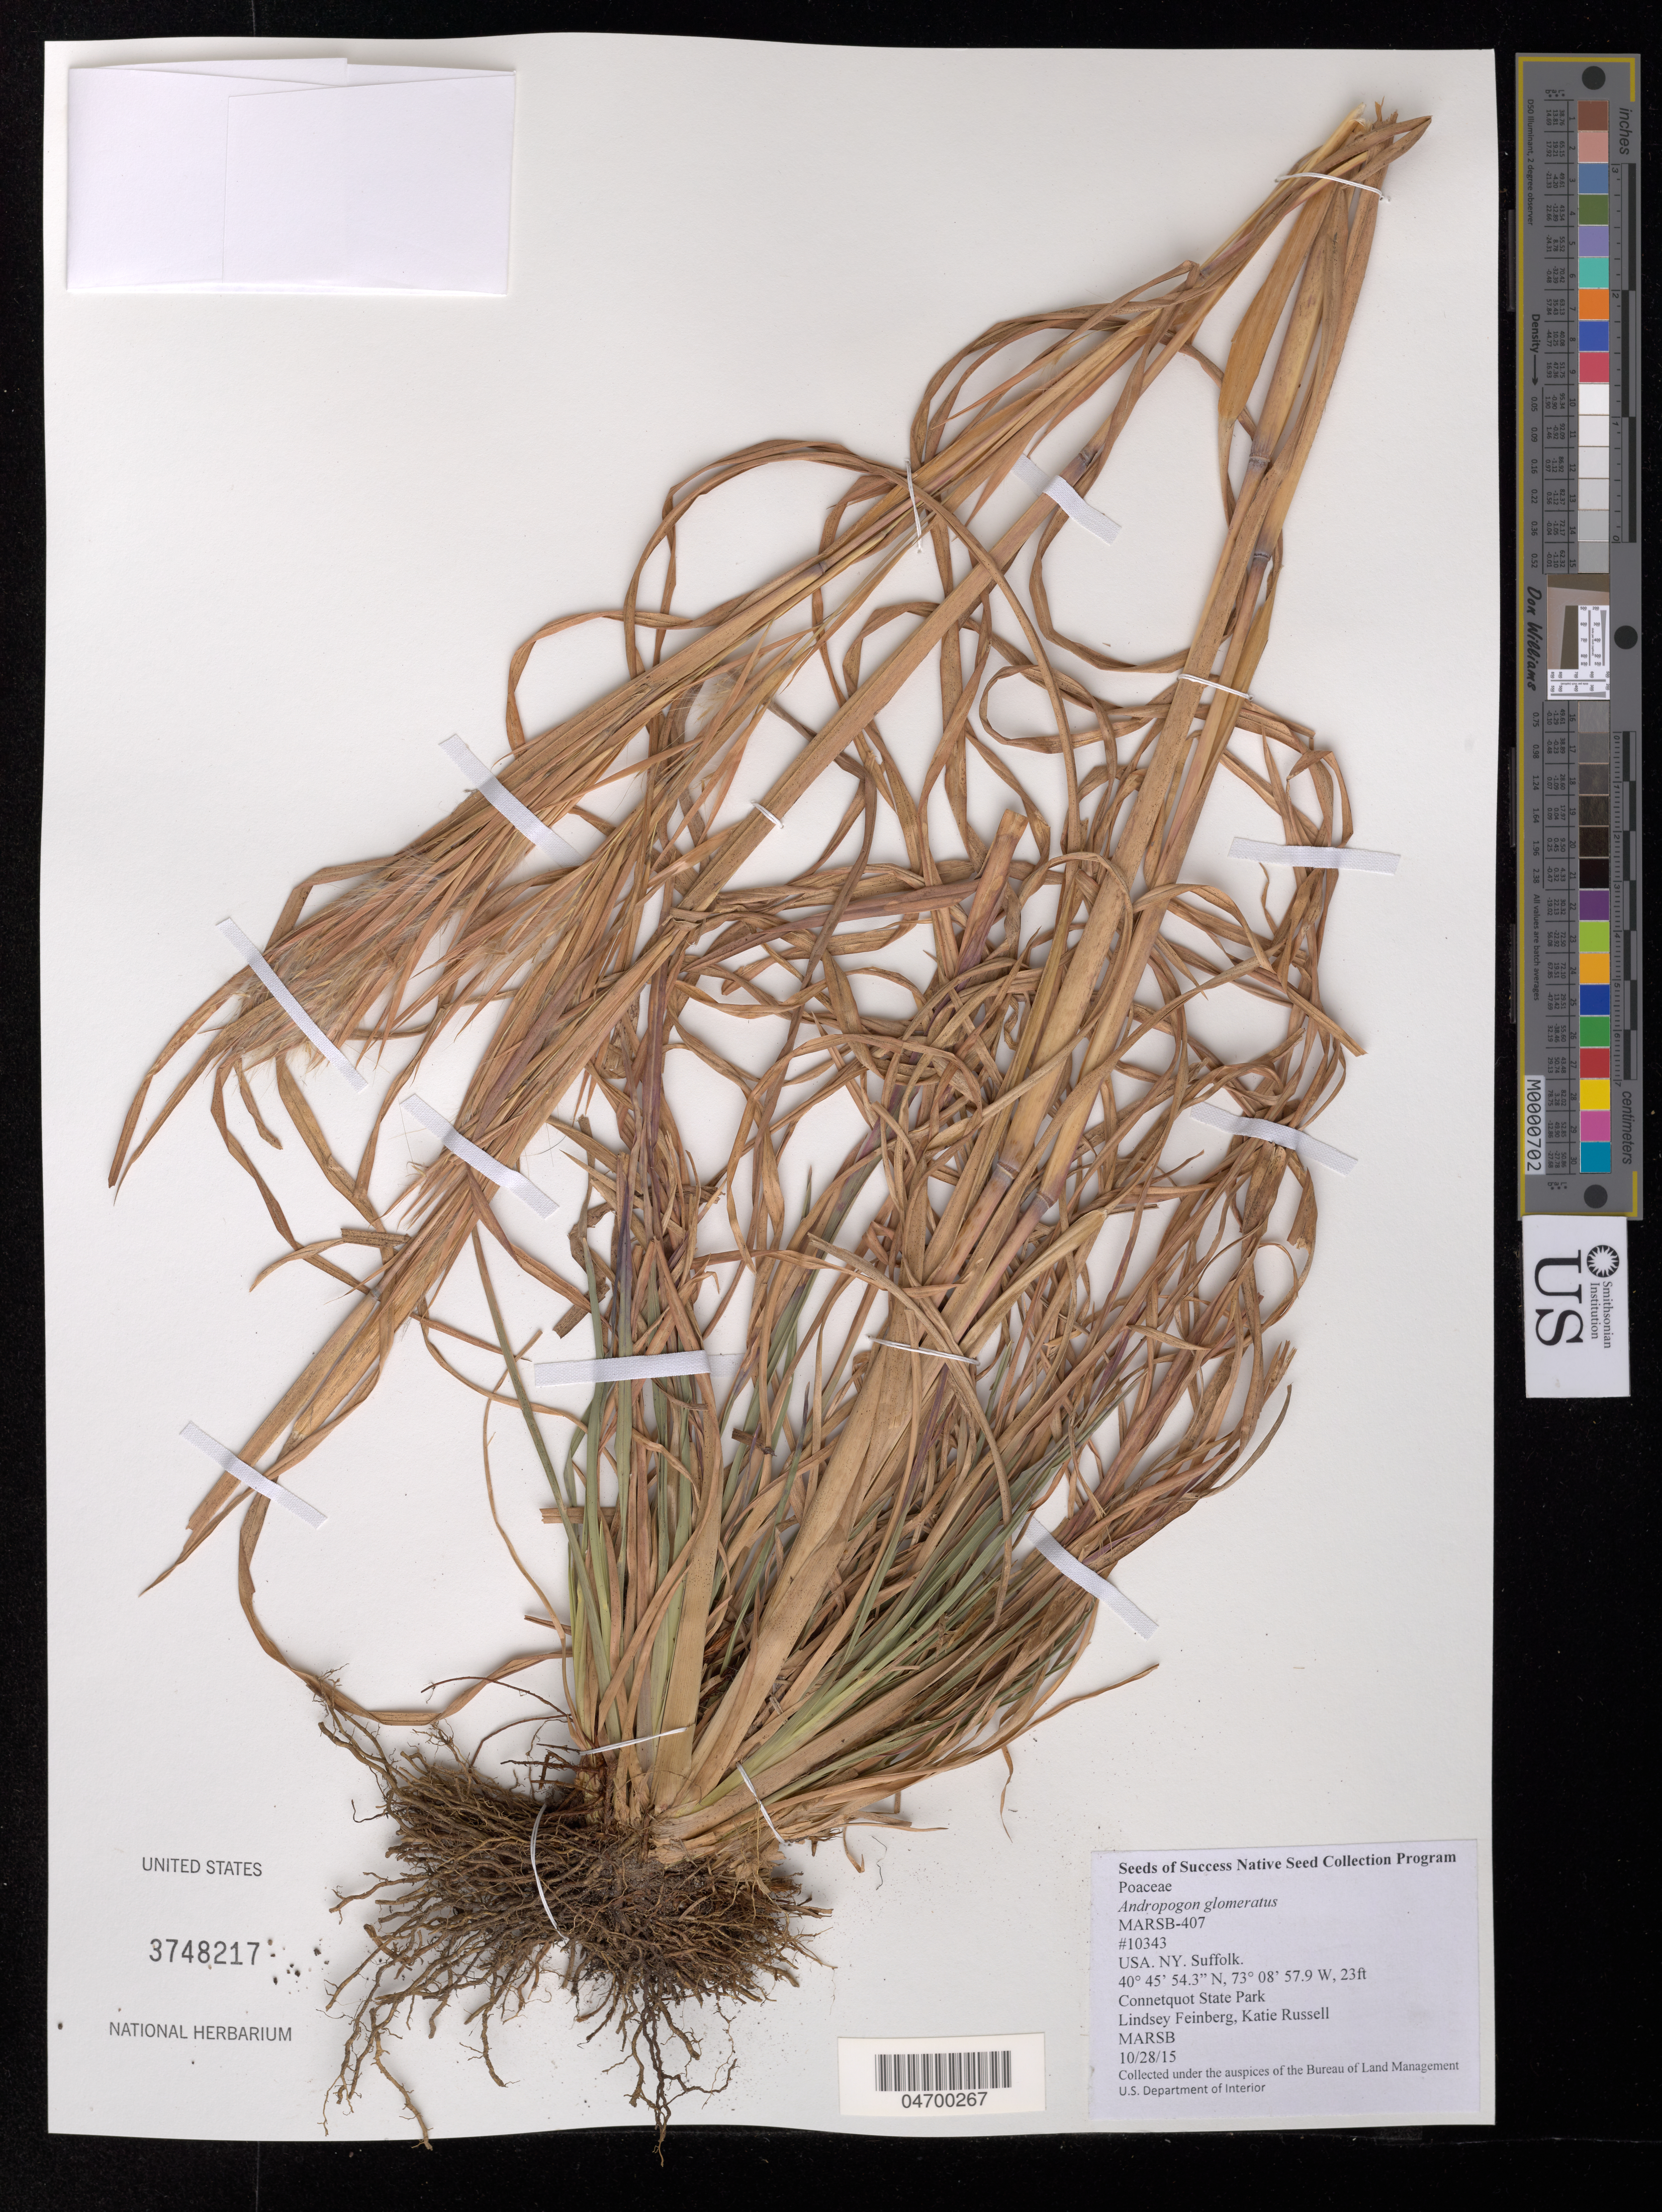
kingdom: Plantae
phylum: Tracheophyta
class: Liliopsida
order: Poales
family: Poaceae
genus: Andropogon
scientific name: Andropogon glomeratus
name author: (Walter) Britton, Stearns & Poggenb.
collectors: L. Feinberg & K. Russell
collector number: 10343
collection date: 2015-10-28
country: United States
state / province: New York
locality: Suffolk. Connetquot State Park.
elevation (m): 7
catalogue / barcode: US 3748217